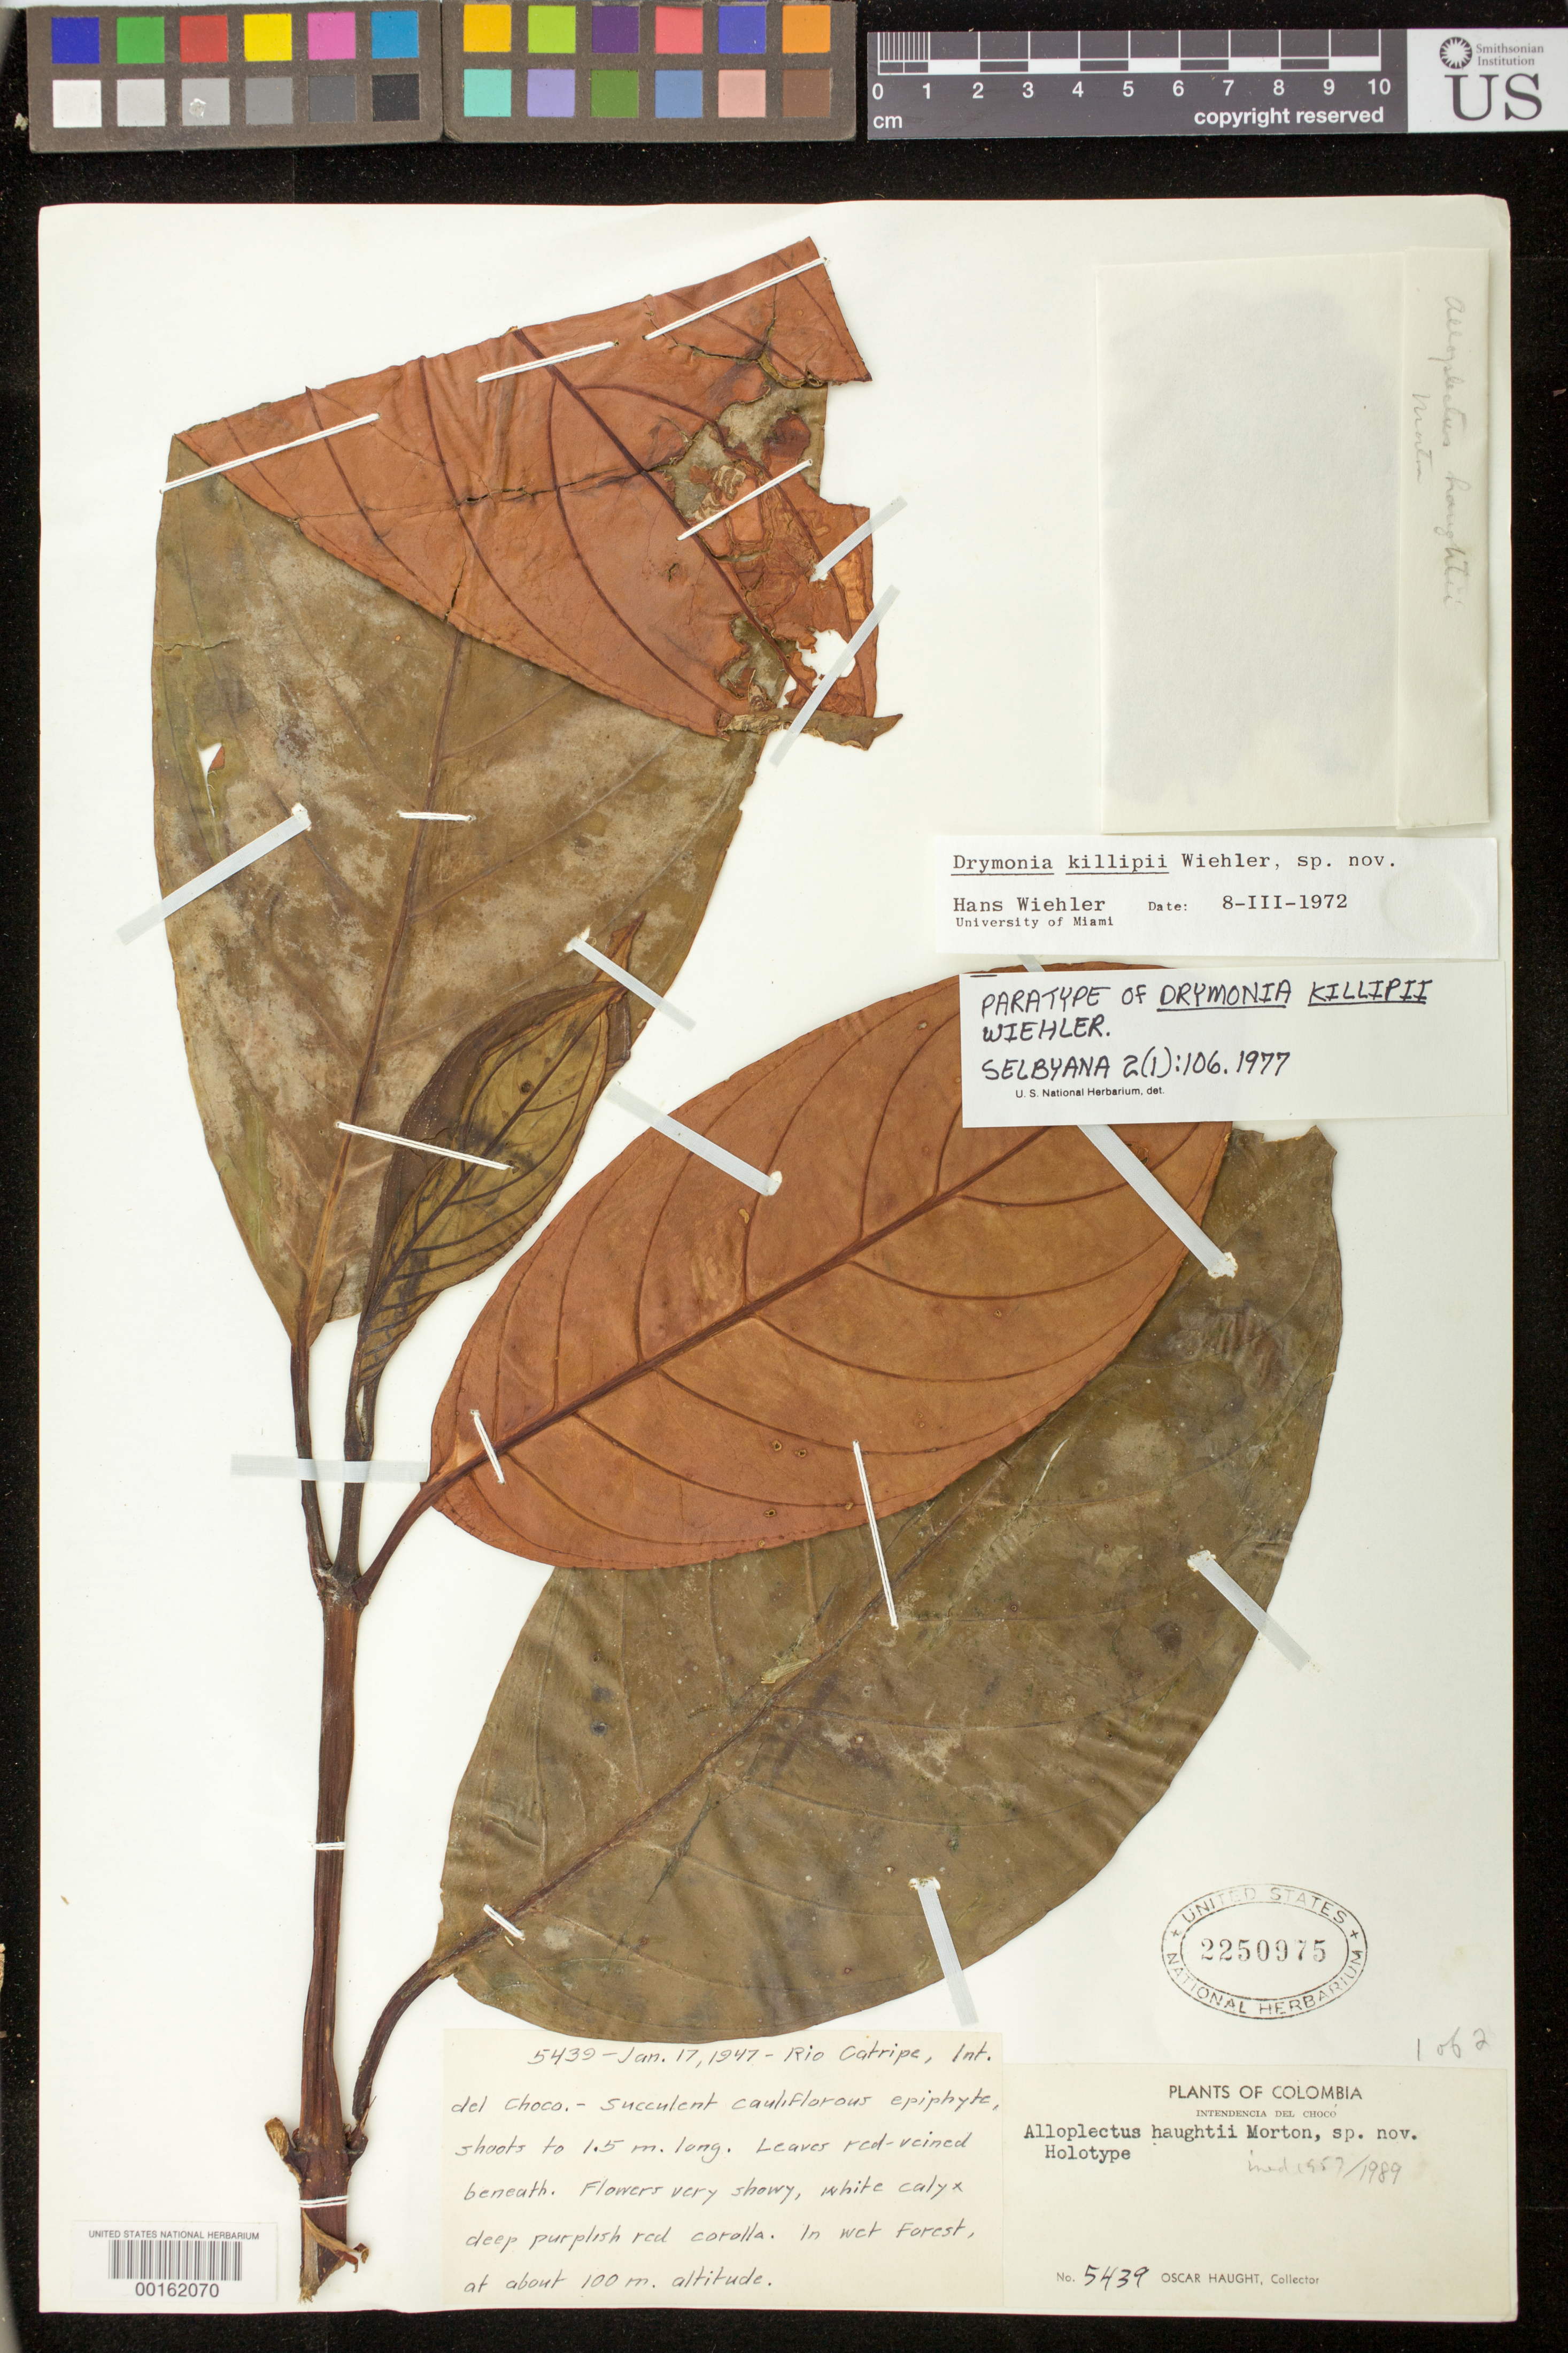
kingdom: Plantae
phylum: Tracheophyta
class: Magnoliopsida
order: Lamiales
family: Gesneriaceae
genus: Drymonia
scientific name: Drymonia killipii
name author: Wiehler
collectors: O. L. Haught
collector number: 5439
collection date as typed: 17 Jan 1947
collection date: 1947-01-17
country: Colombia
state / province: Chocó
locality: Rio Catripe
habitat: In wet forest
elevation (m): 100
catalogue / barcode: US 2250975